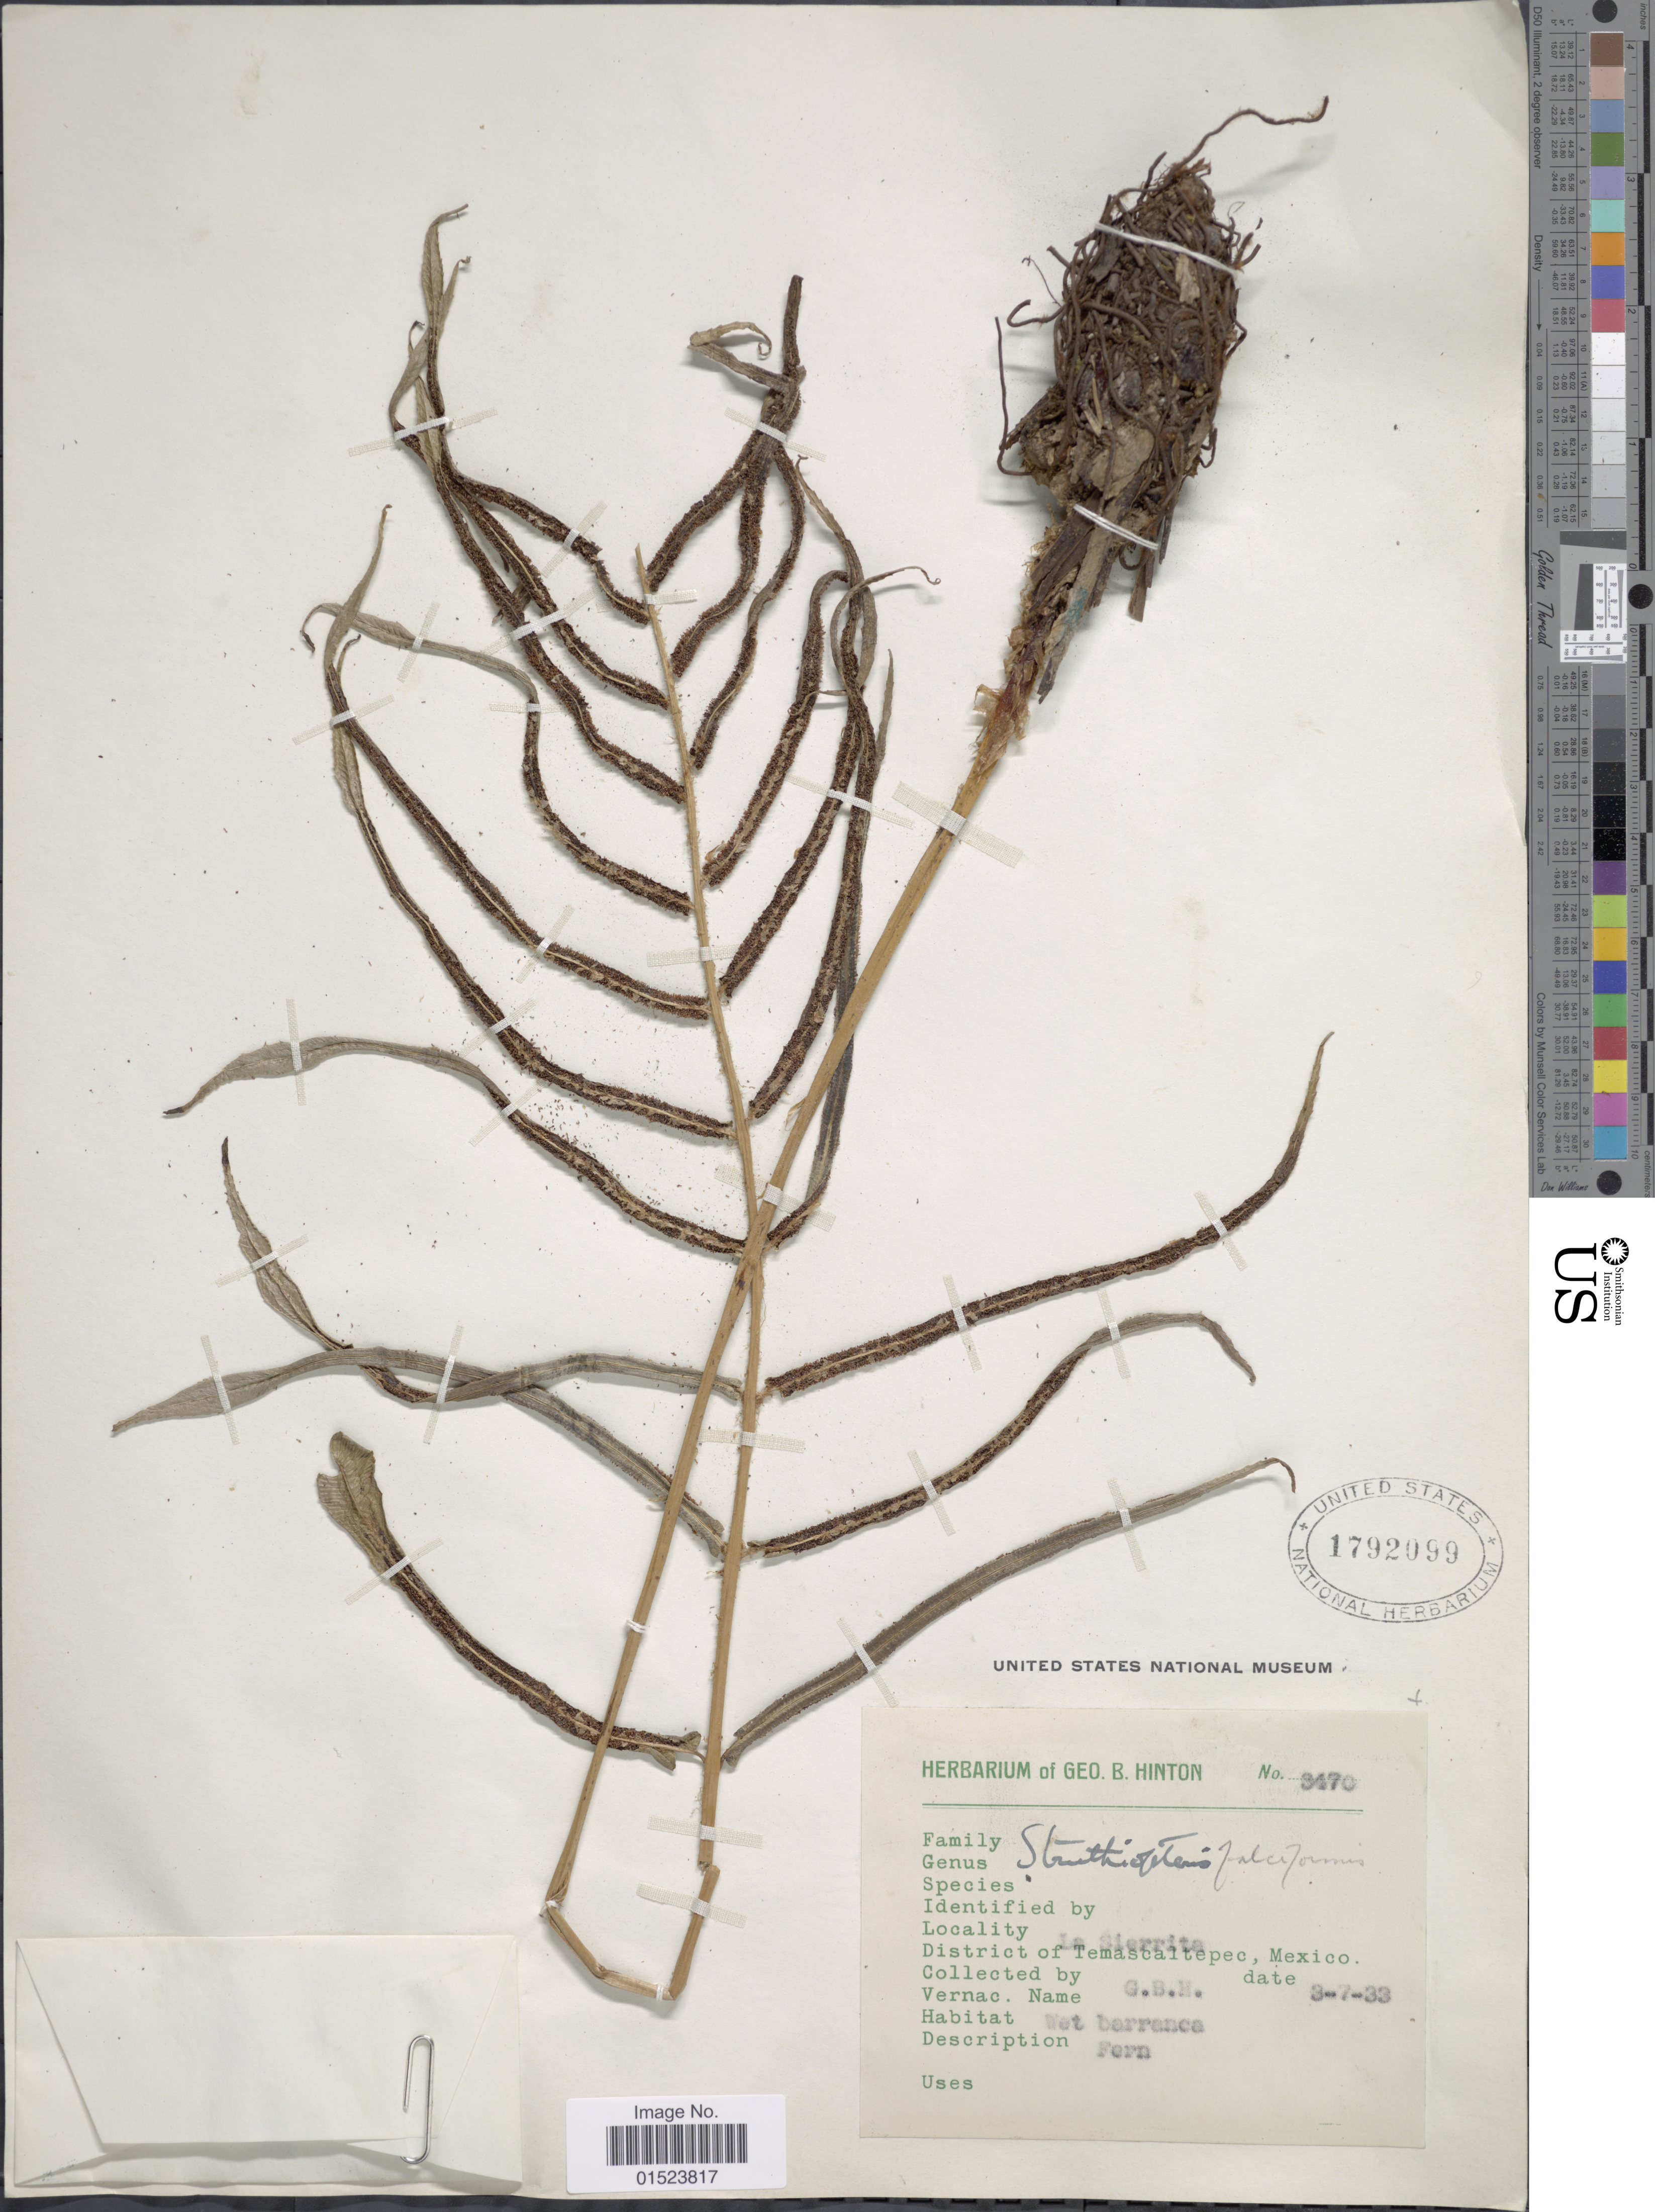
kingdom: Plantae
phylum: Tracheophyta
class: Polypodiopsida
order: Polypodiales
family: Blechnaceae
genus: Blechnum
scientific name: Blechnum falciforme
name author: (Liebm.) C. Chr.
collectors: G. B. Hinton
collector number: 3470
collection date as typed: Transcribed d/m/y: 3/7/33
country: Mexico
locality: In Sierrita, District Temascaltepec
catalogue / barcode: US 1792099